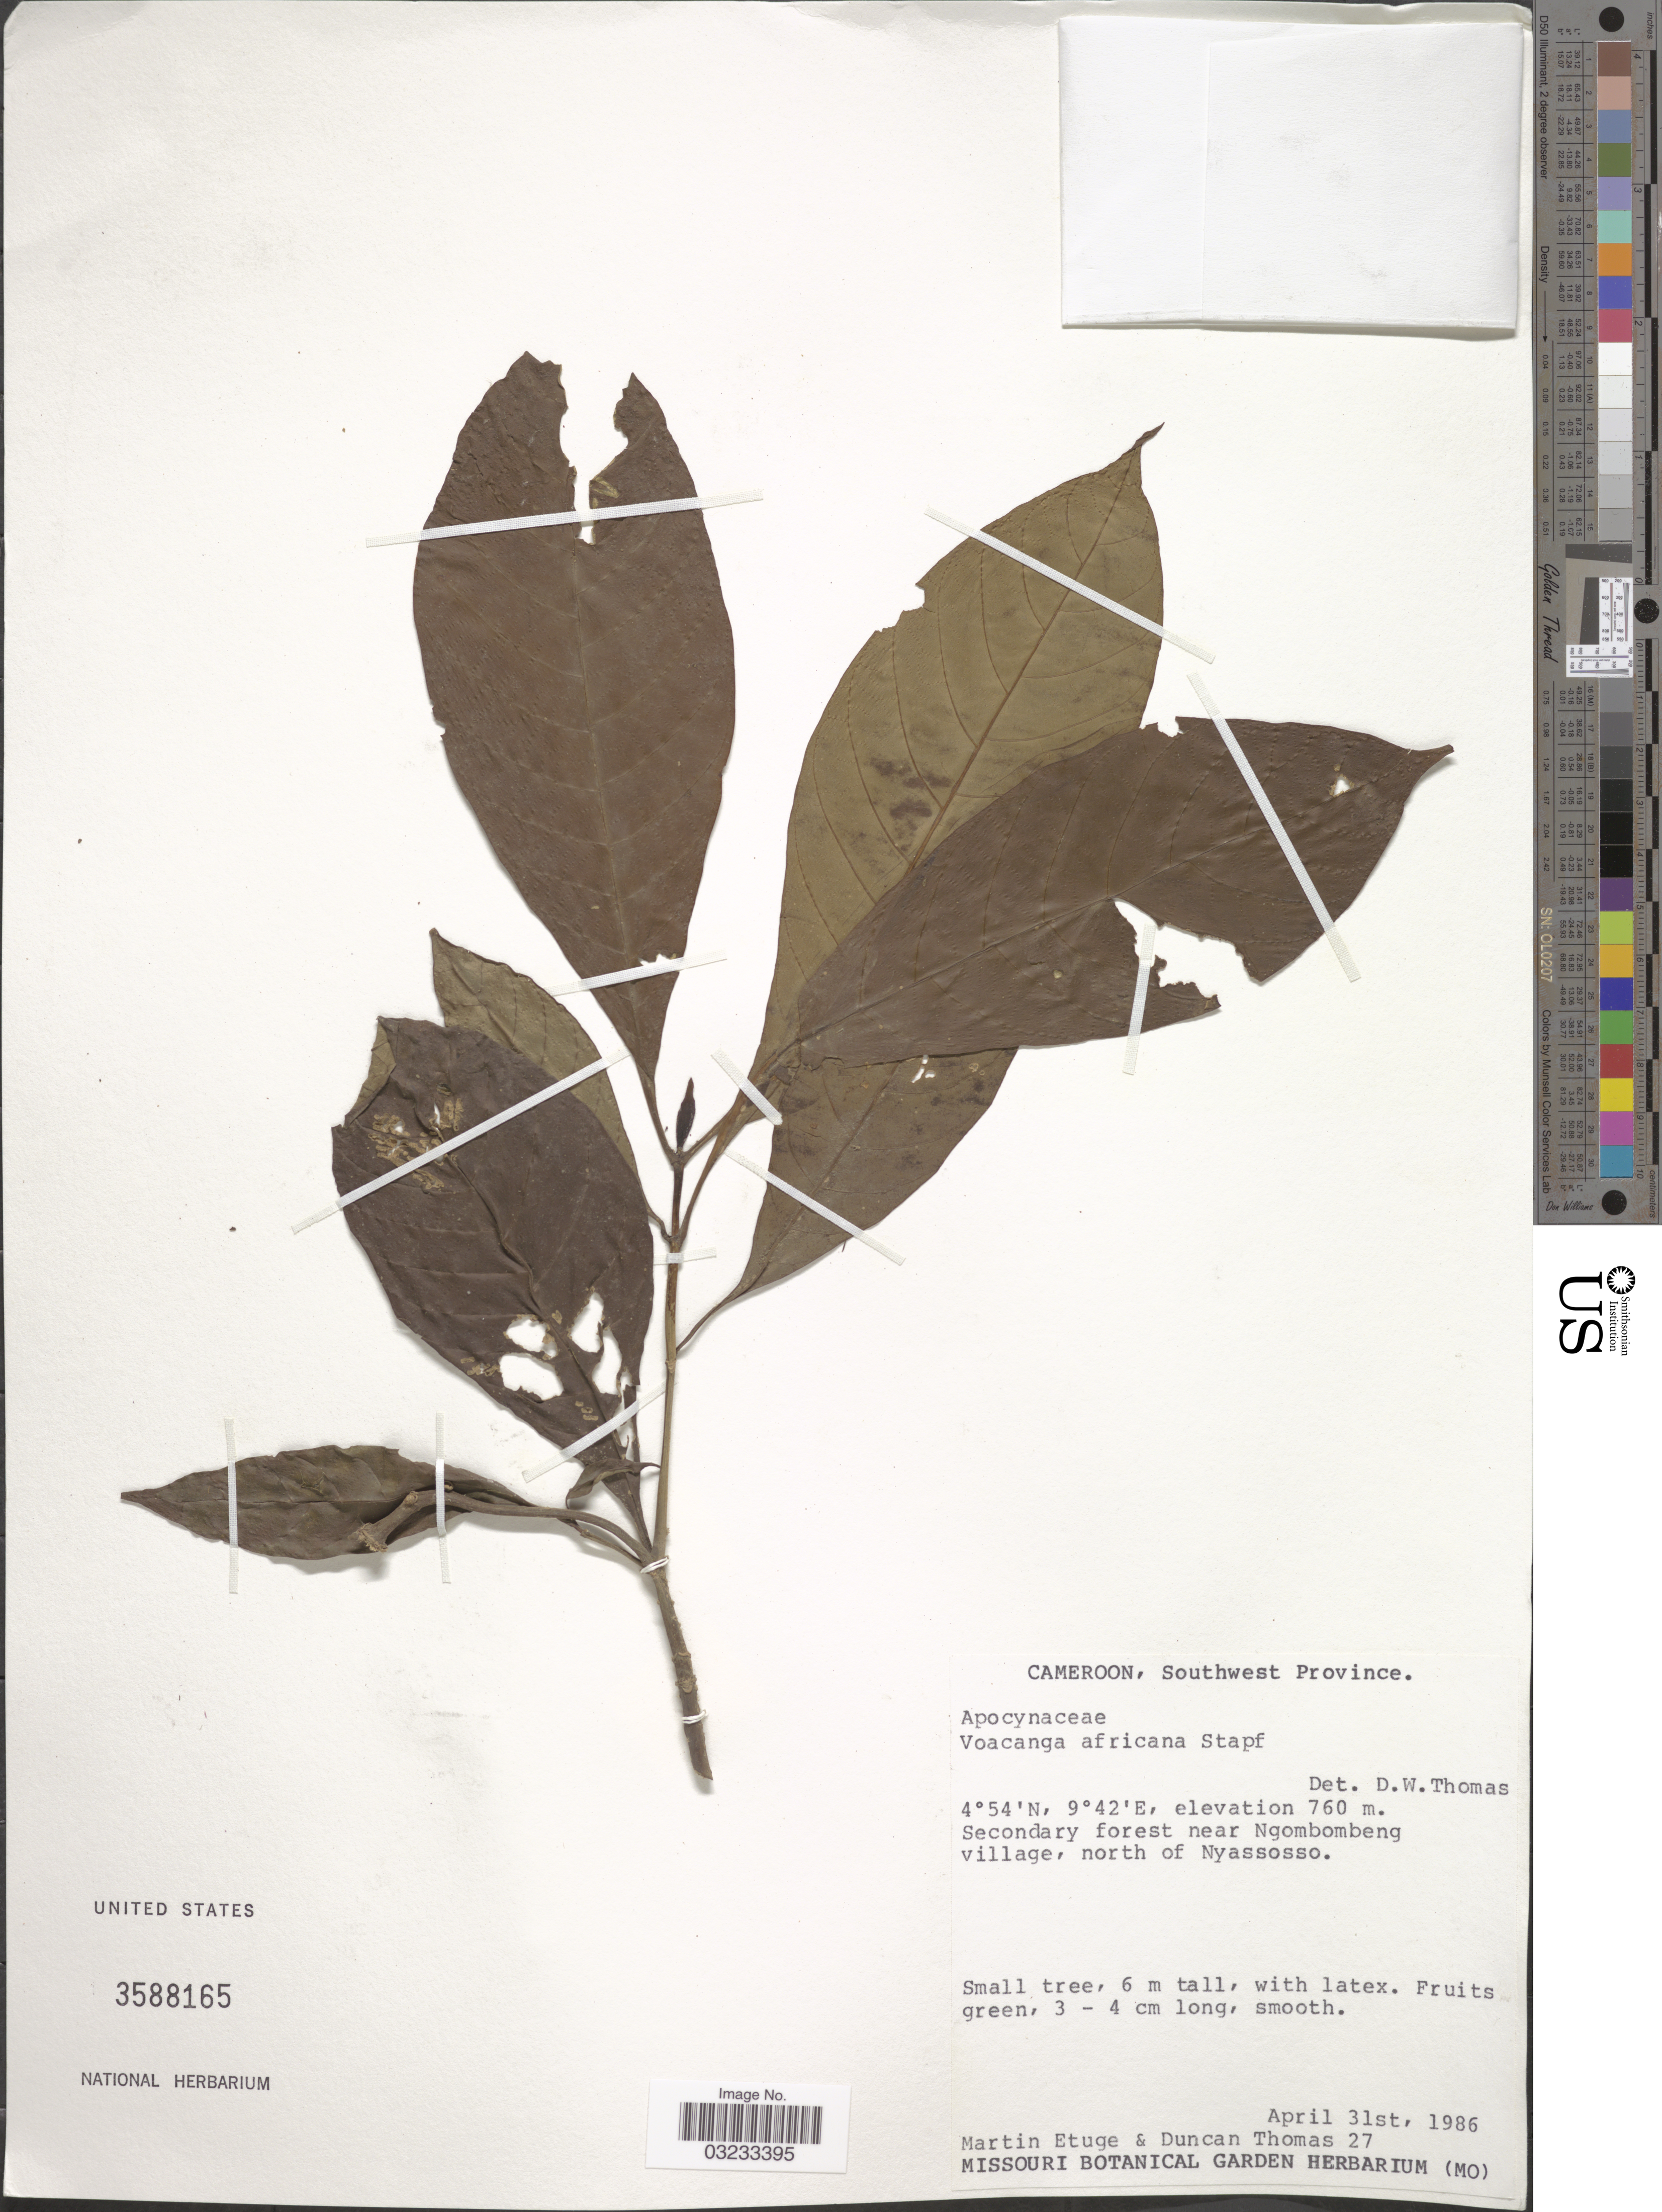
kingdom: Plantae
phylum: Tracheophyta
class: Magnoliopsida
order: Gentianales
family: Apocynaceae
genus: Voacanga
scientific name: Voacanga africana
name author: Stapf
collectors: M. Etuge & D. W. Thomas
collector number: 27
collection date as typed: Transcribed d/m/y: 31/4/1986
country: Cameroon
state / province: Sud-Ouest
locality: Southwest Province, Secondary forest near Ngombombeng village, north of Nyassosso.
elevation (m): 760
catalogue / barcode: US 3588165